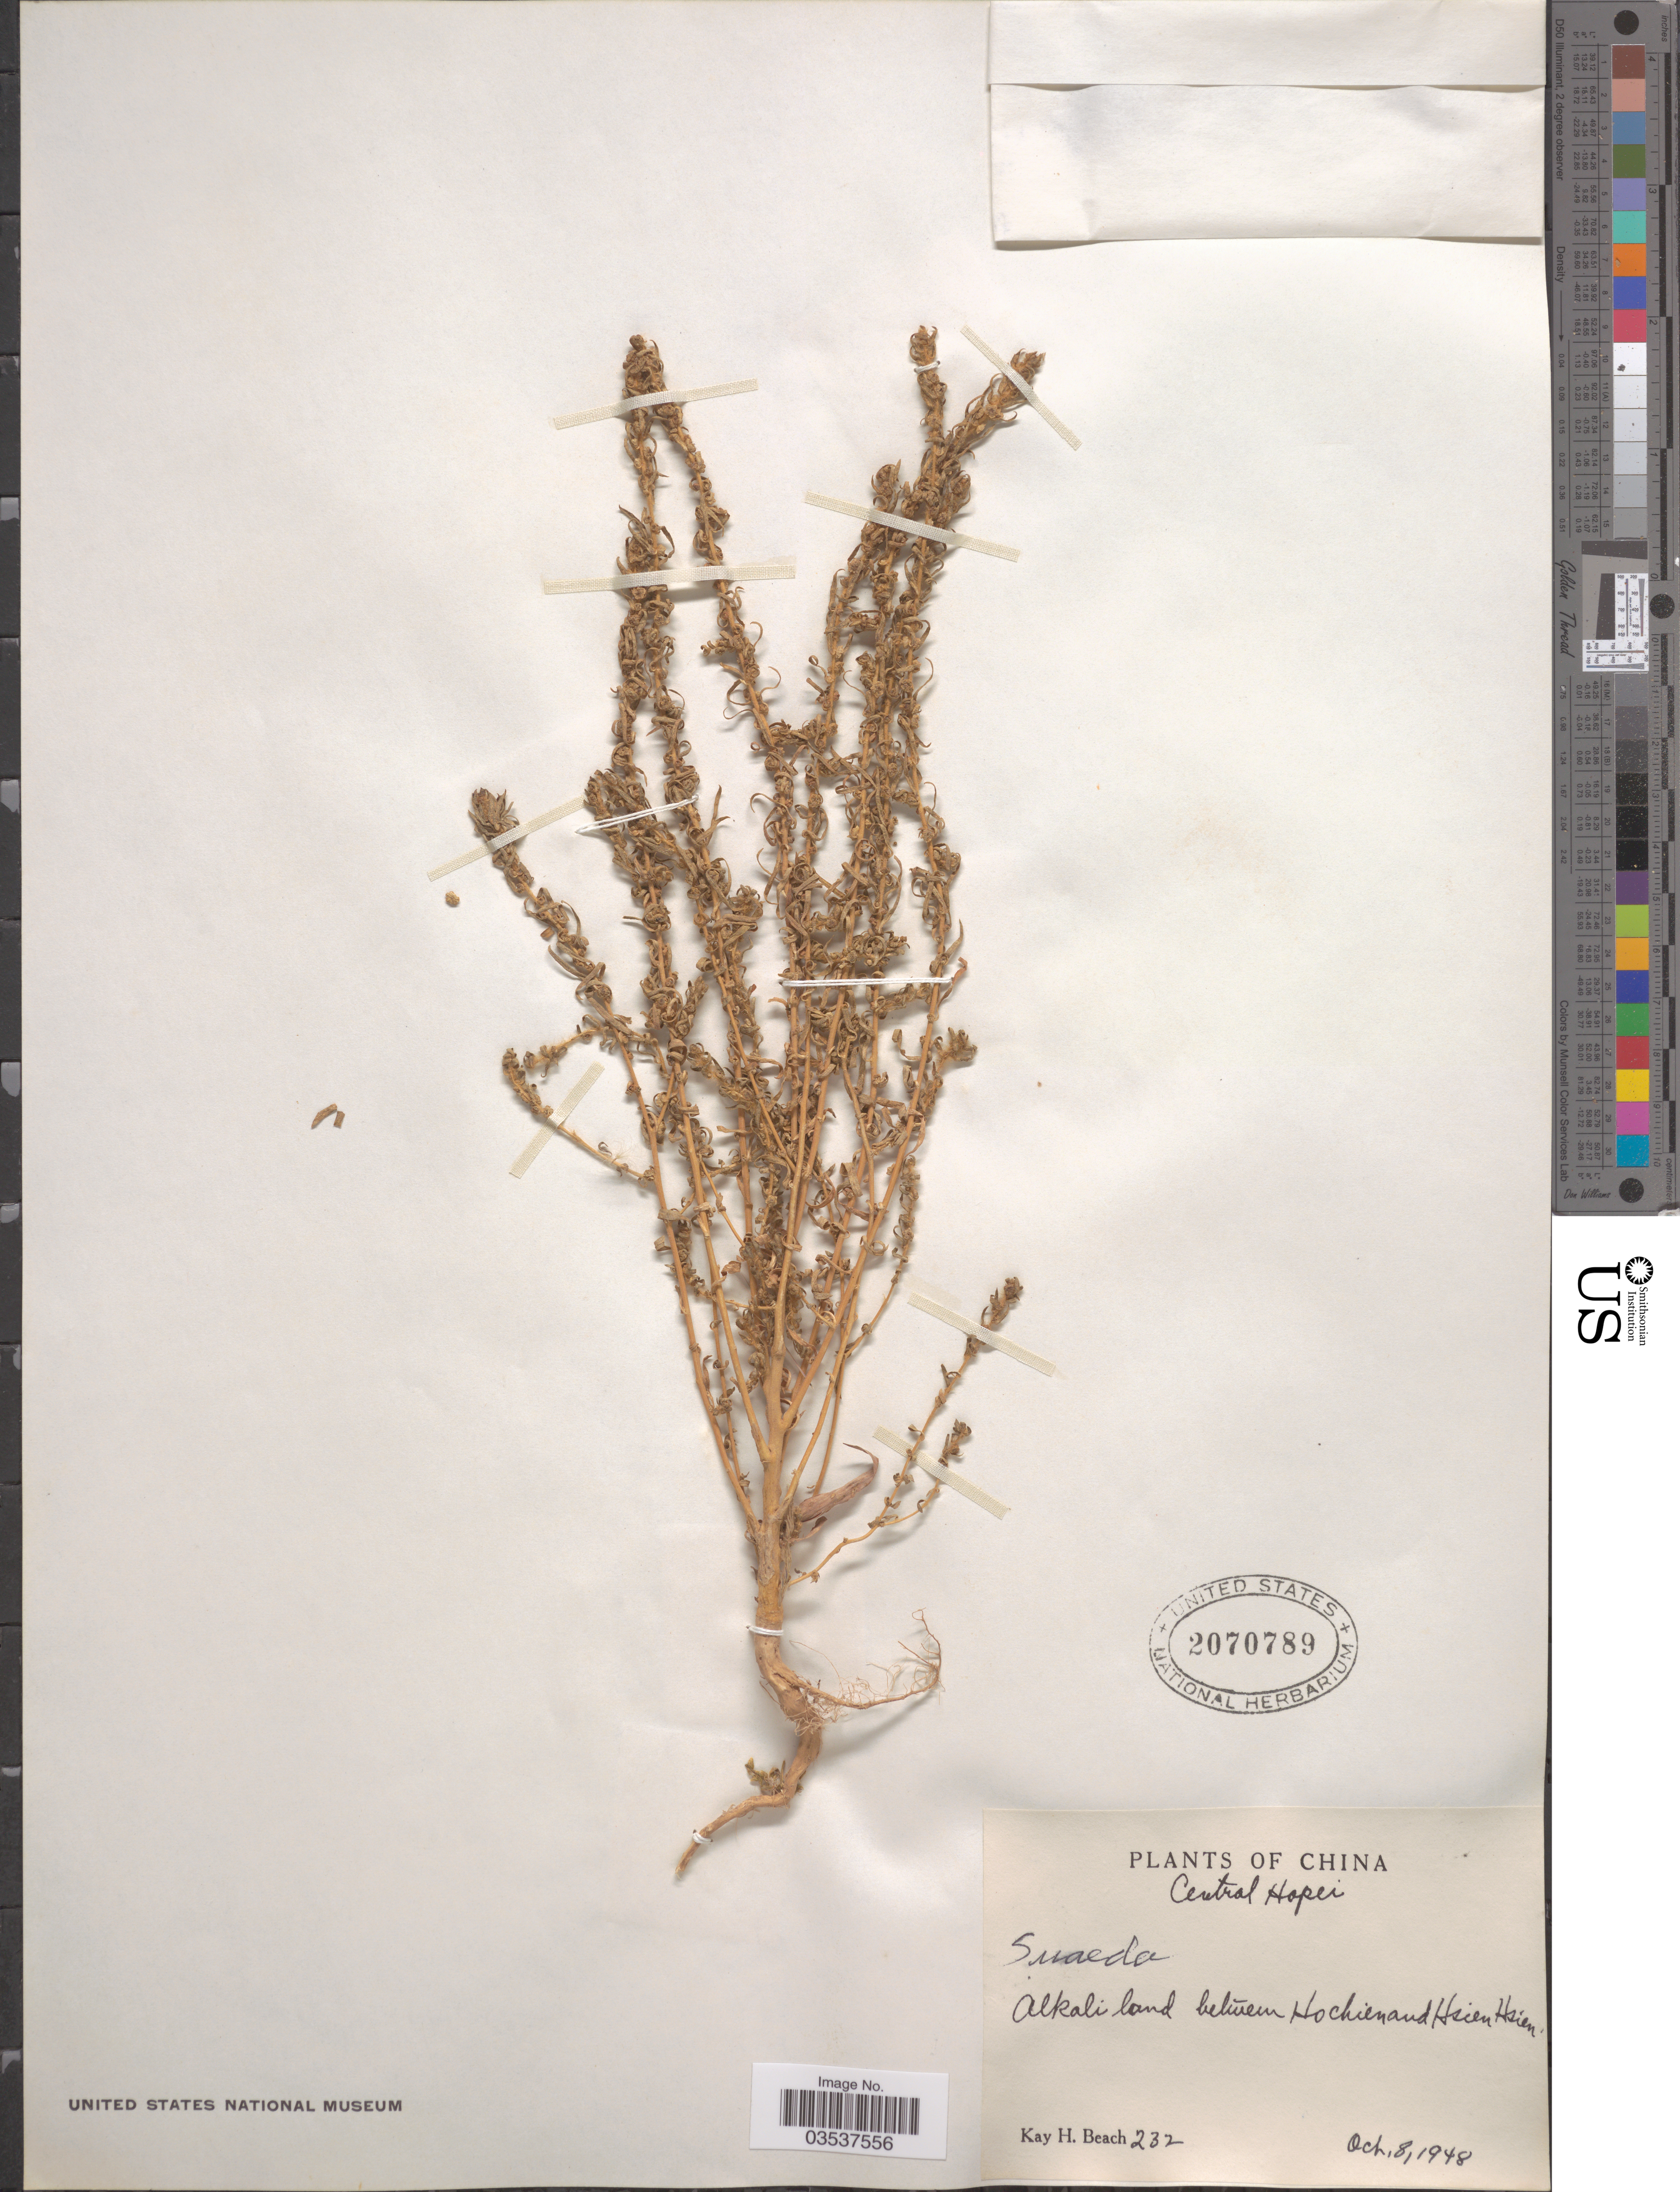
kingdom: Plantae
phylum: Tracheophyta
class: Magnoliopsida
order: Caryophyllales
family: Amaranthaceae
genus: Suaeda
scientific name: Suaeda sp.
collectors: K. H. Beach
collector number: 232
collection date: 1948-10-08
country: China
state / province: Hebei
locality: Central Hopei. Alkali land between Hochien and Hsien Hsien.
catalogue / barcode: US 2070789